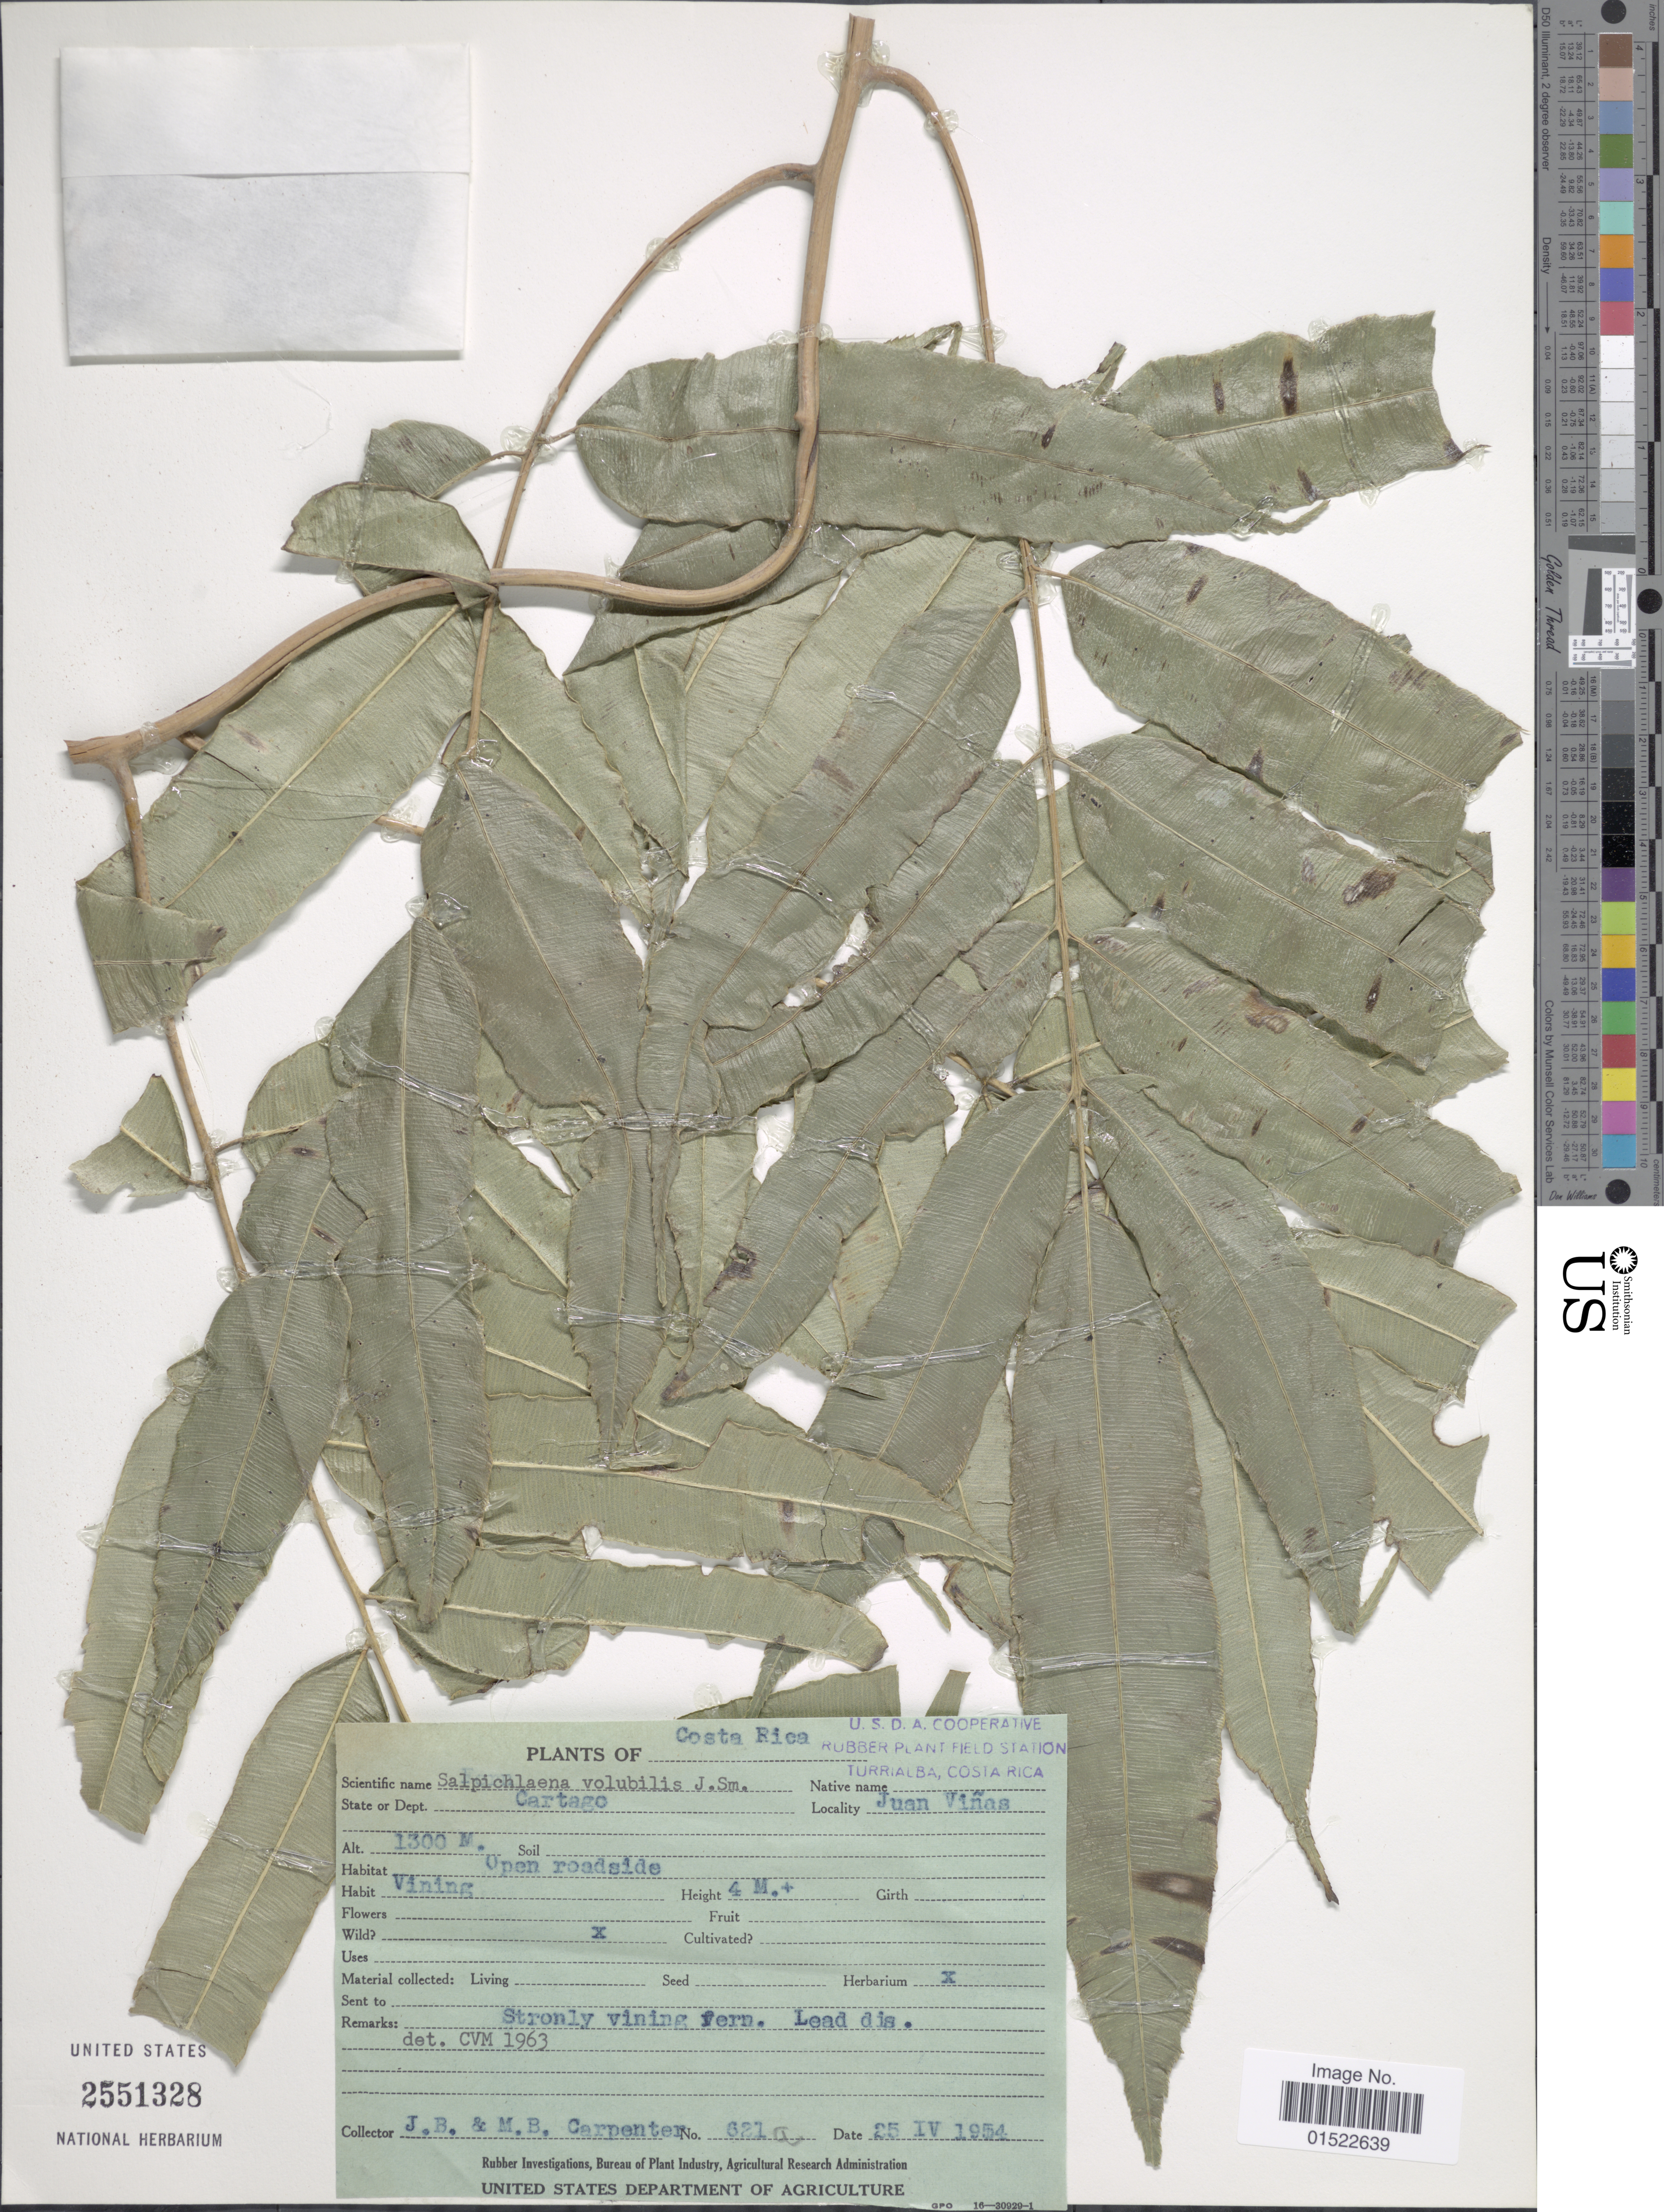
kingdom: Plantae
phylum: Tracheophyta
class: Polypodiopsida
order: Polypodiales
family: Blechnaceae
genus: Salpichlaena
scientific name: Salpichlaena volubilis subsp. volubilis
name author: (Kaulf.) J. Sm.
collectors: J. Carpenter & M. Carpenter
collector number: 621a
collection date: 1954-04-25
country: Costa Rica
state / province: Cartago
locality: Juan Viñas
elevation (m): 1300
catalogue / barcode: US 2551328